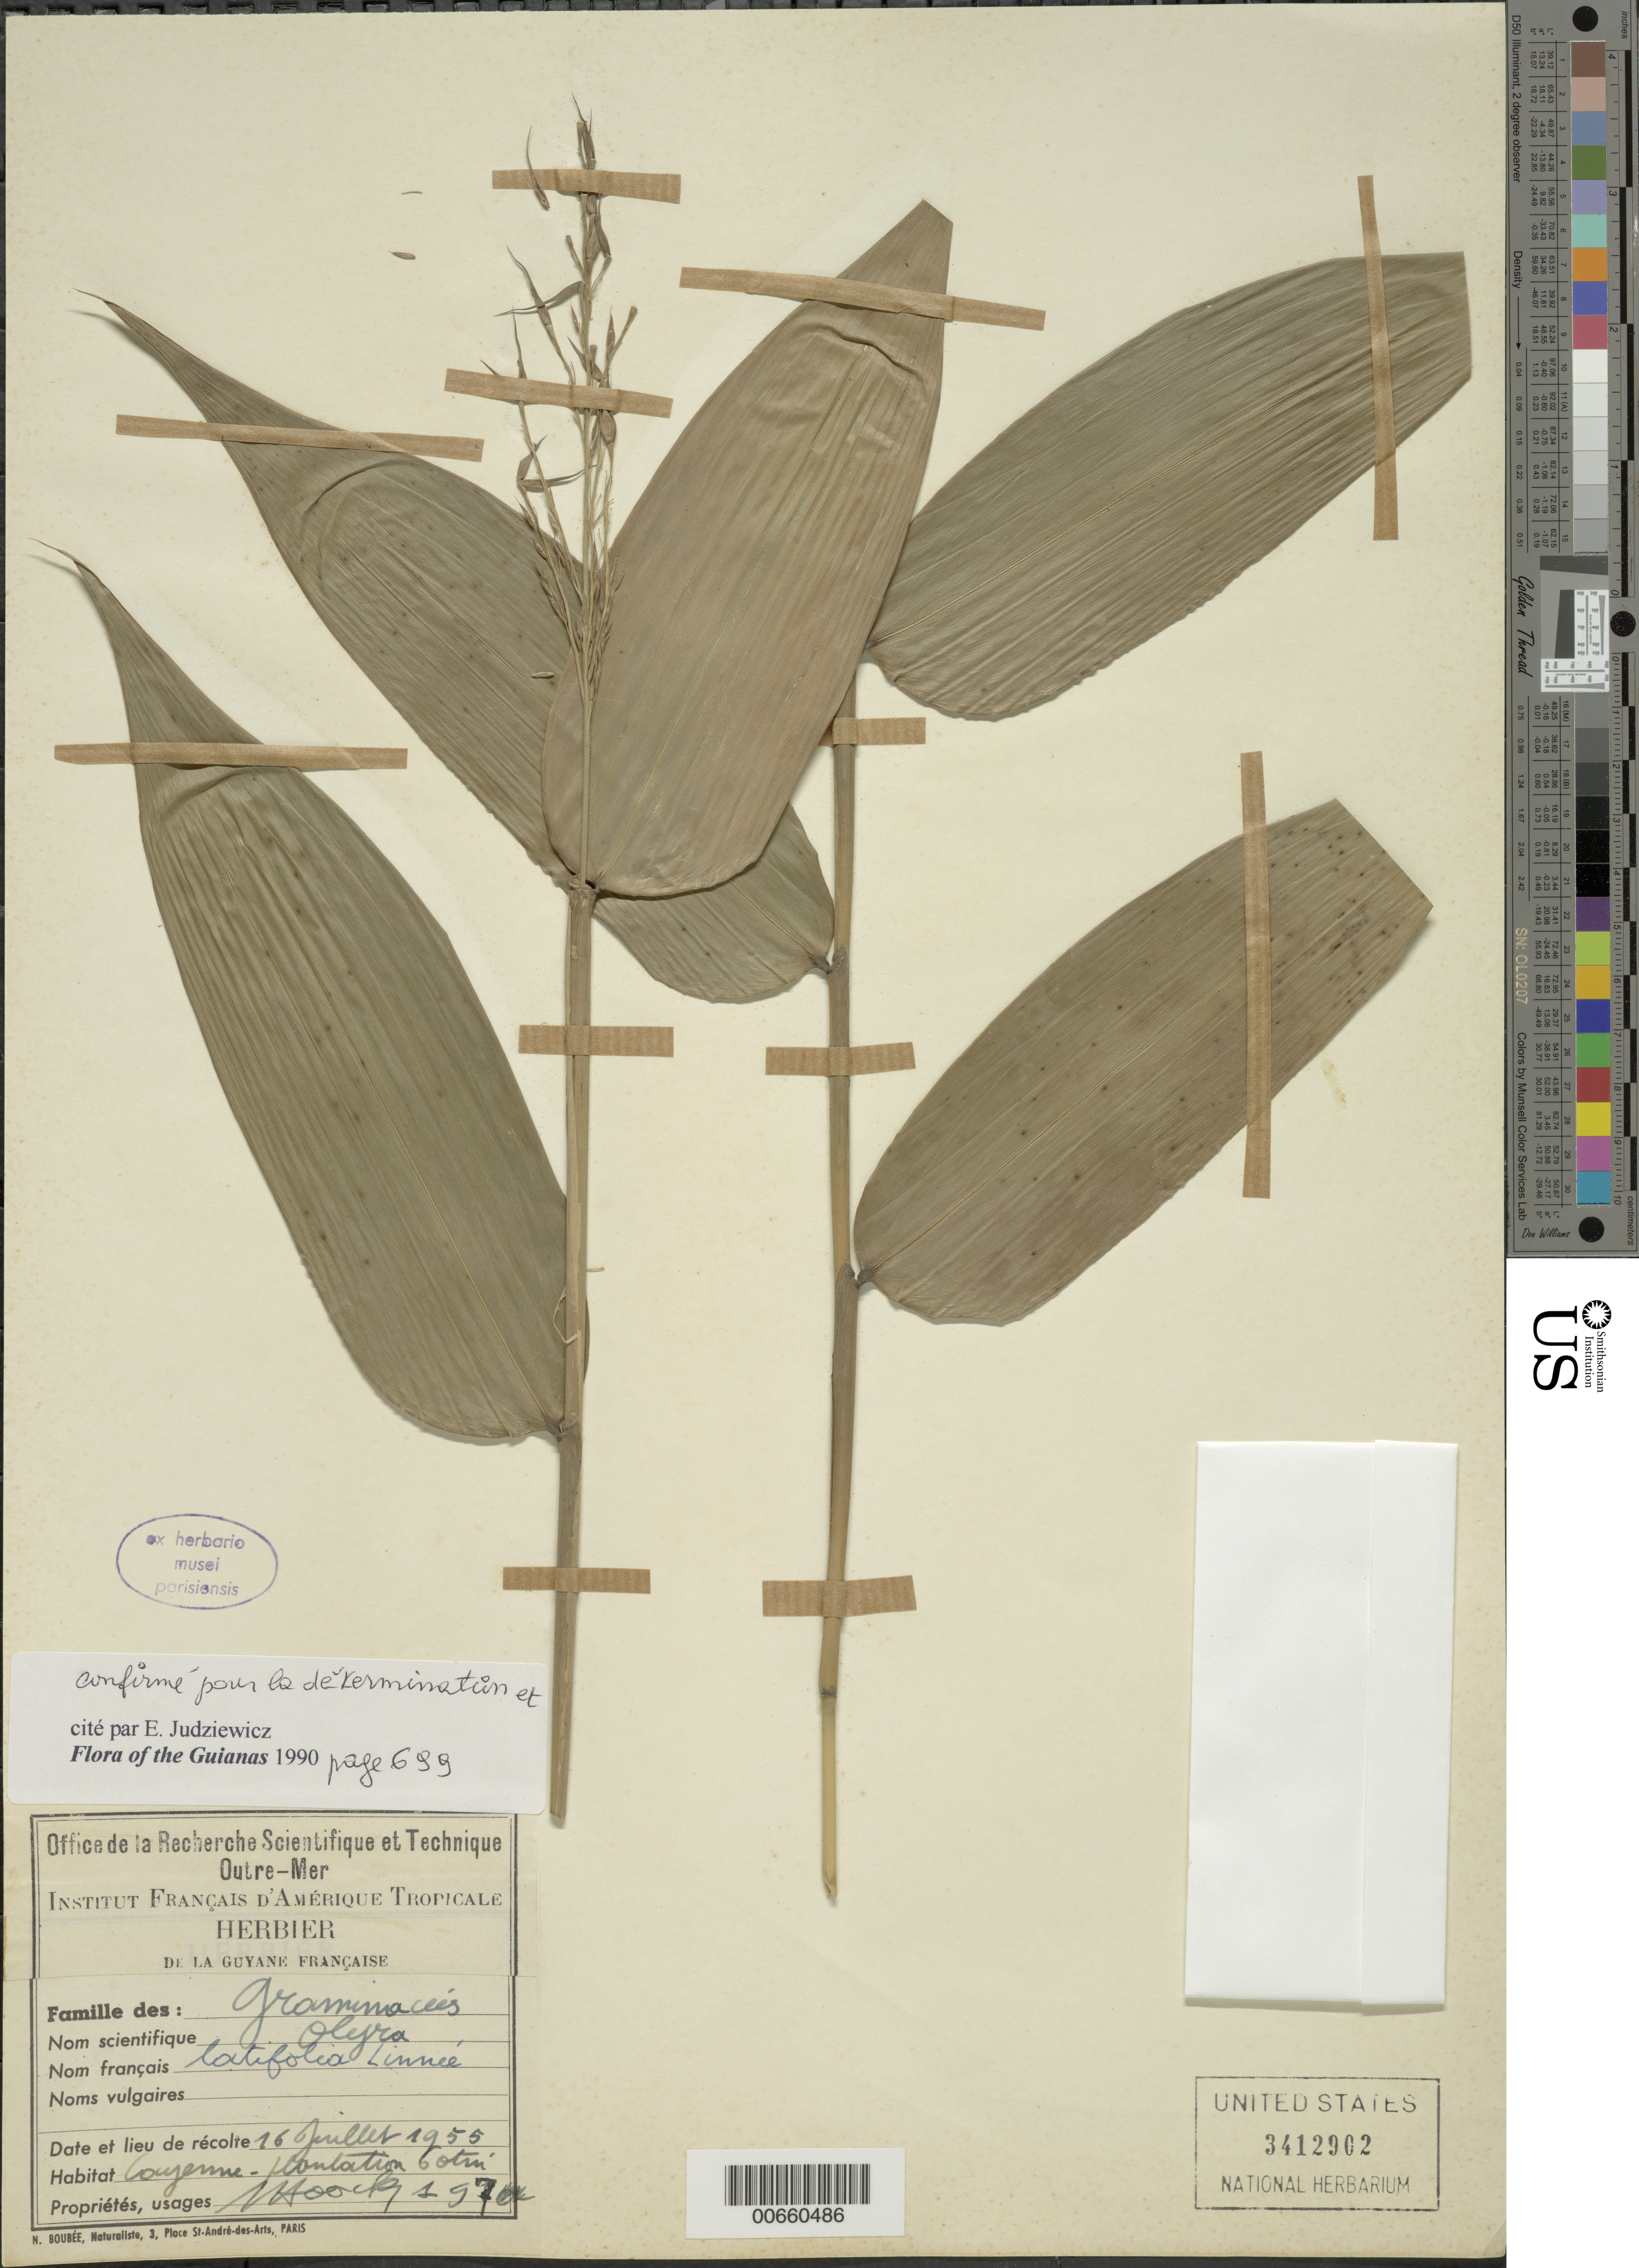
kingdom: Plantae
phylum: Tracheophyta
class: Liliopsida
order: Poales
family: Poaceae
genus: Olyra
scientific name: Olyra latifolia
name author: L.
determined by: Judziewicz, E. J.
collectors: J. Hoock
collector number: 197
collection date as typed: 16-Jul-55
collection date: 1955-07-16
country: French Guiana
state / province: Cayenne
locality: Cayenne, Plantation Cotrin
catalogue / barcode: US 3412902